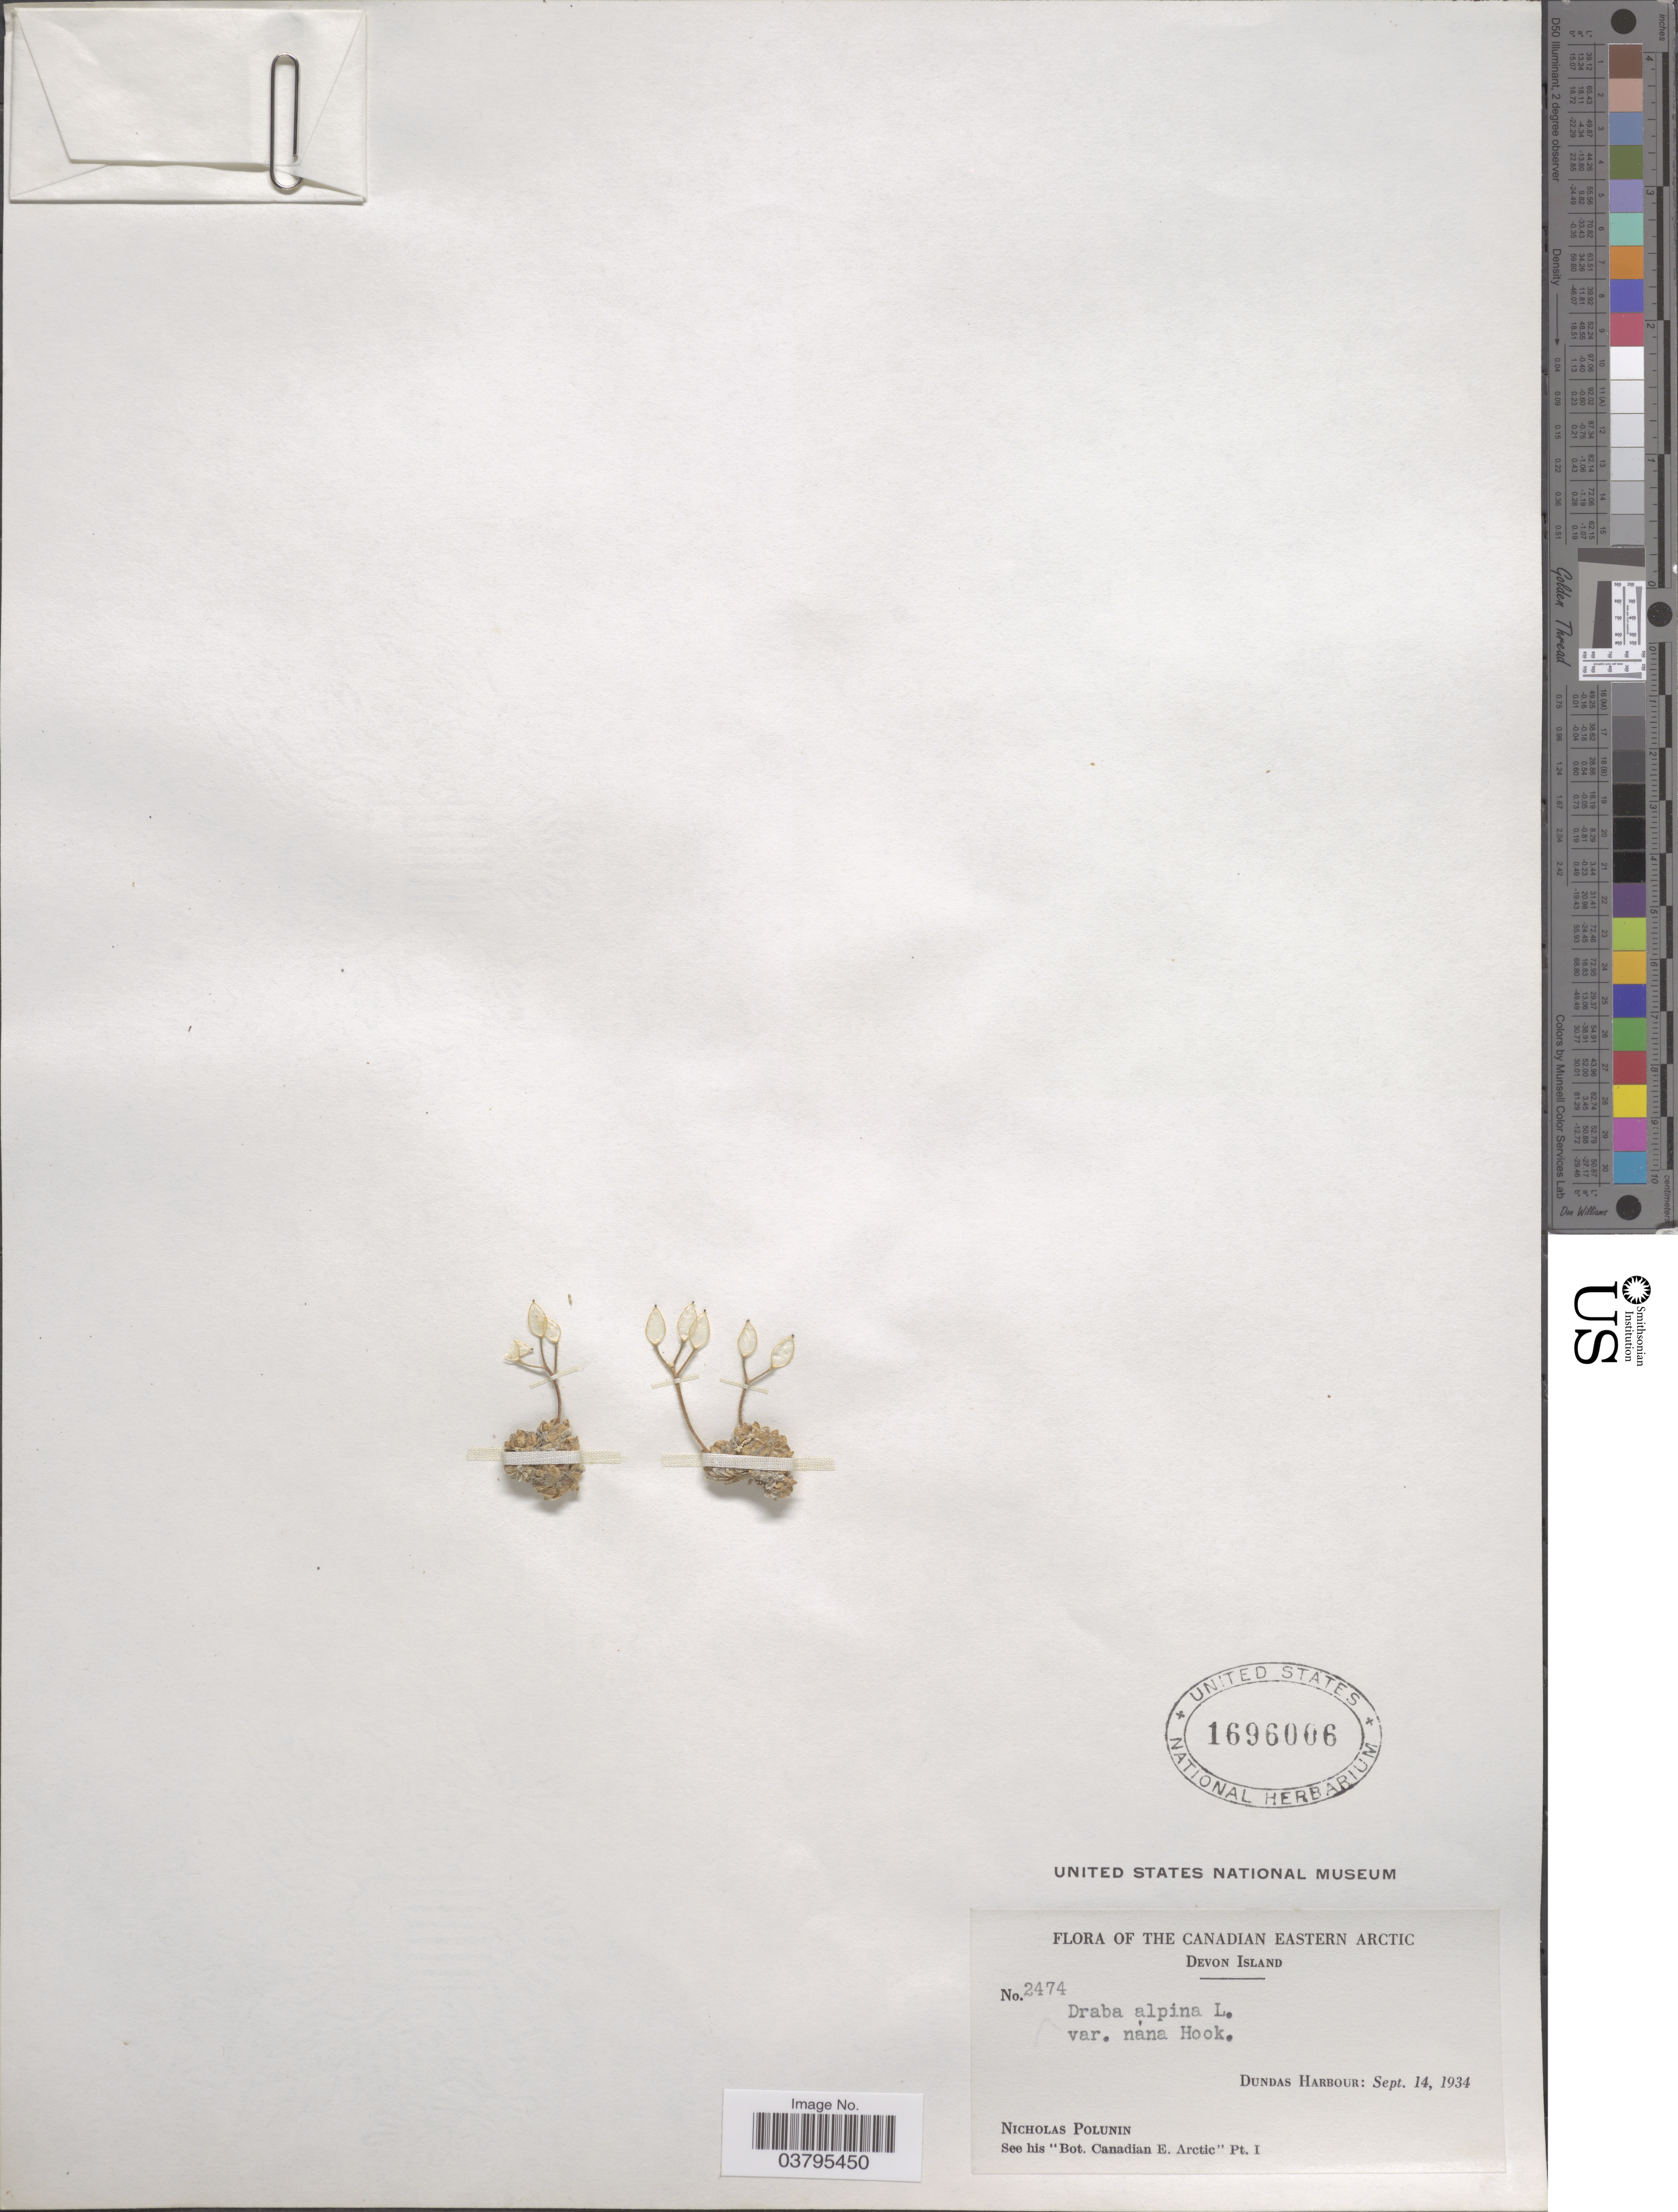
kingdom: Plantae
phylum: Tracheophyta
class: Magnoliopsida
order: Brassicales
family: Brassicaceae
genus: Draba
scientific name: Draba alpina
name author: L.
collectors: N. V. Polunin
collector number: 2474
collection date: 1934-09-14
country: Canada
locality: The Canadian Eastern Arctic. Devon Island. Dundas Harbour.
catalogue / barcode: US 1696006